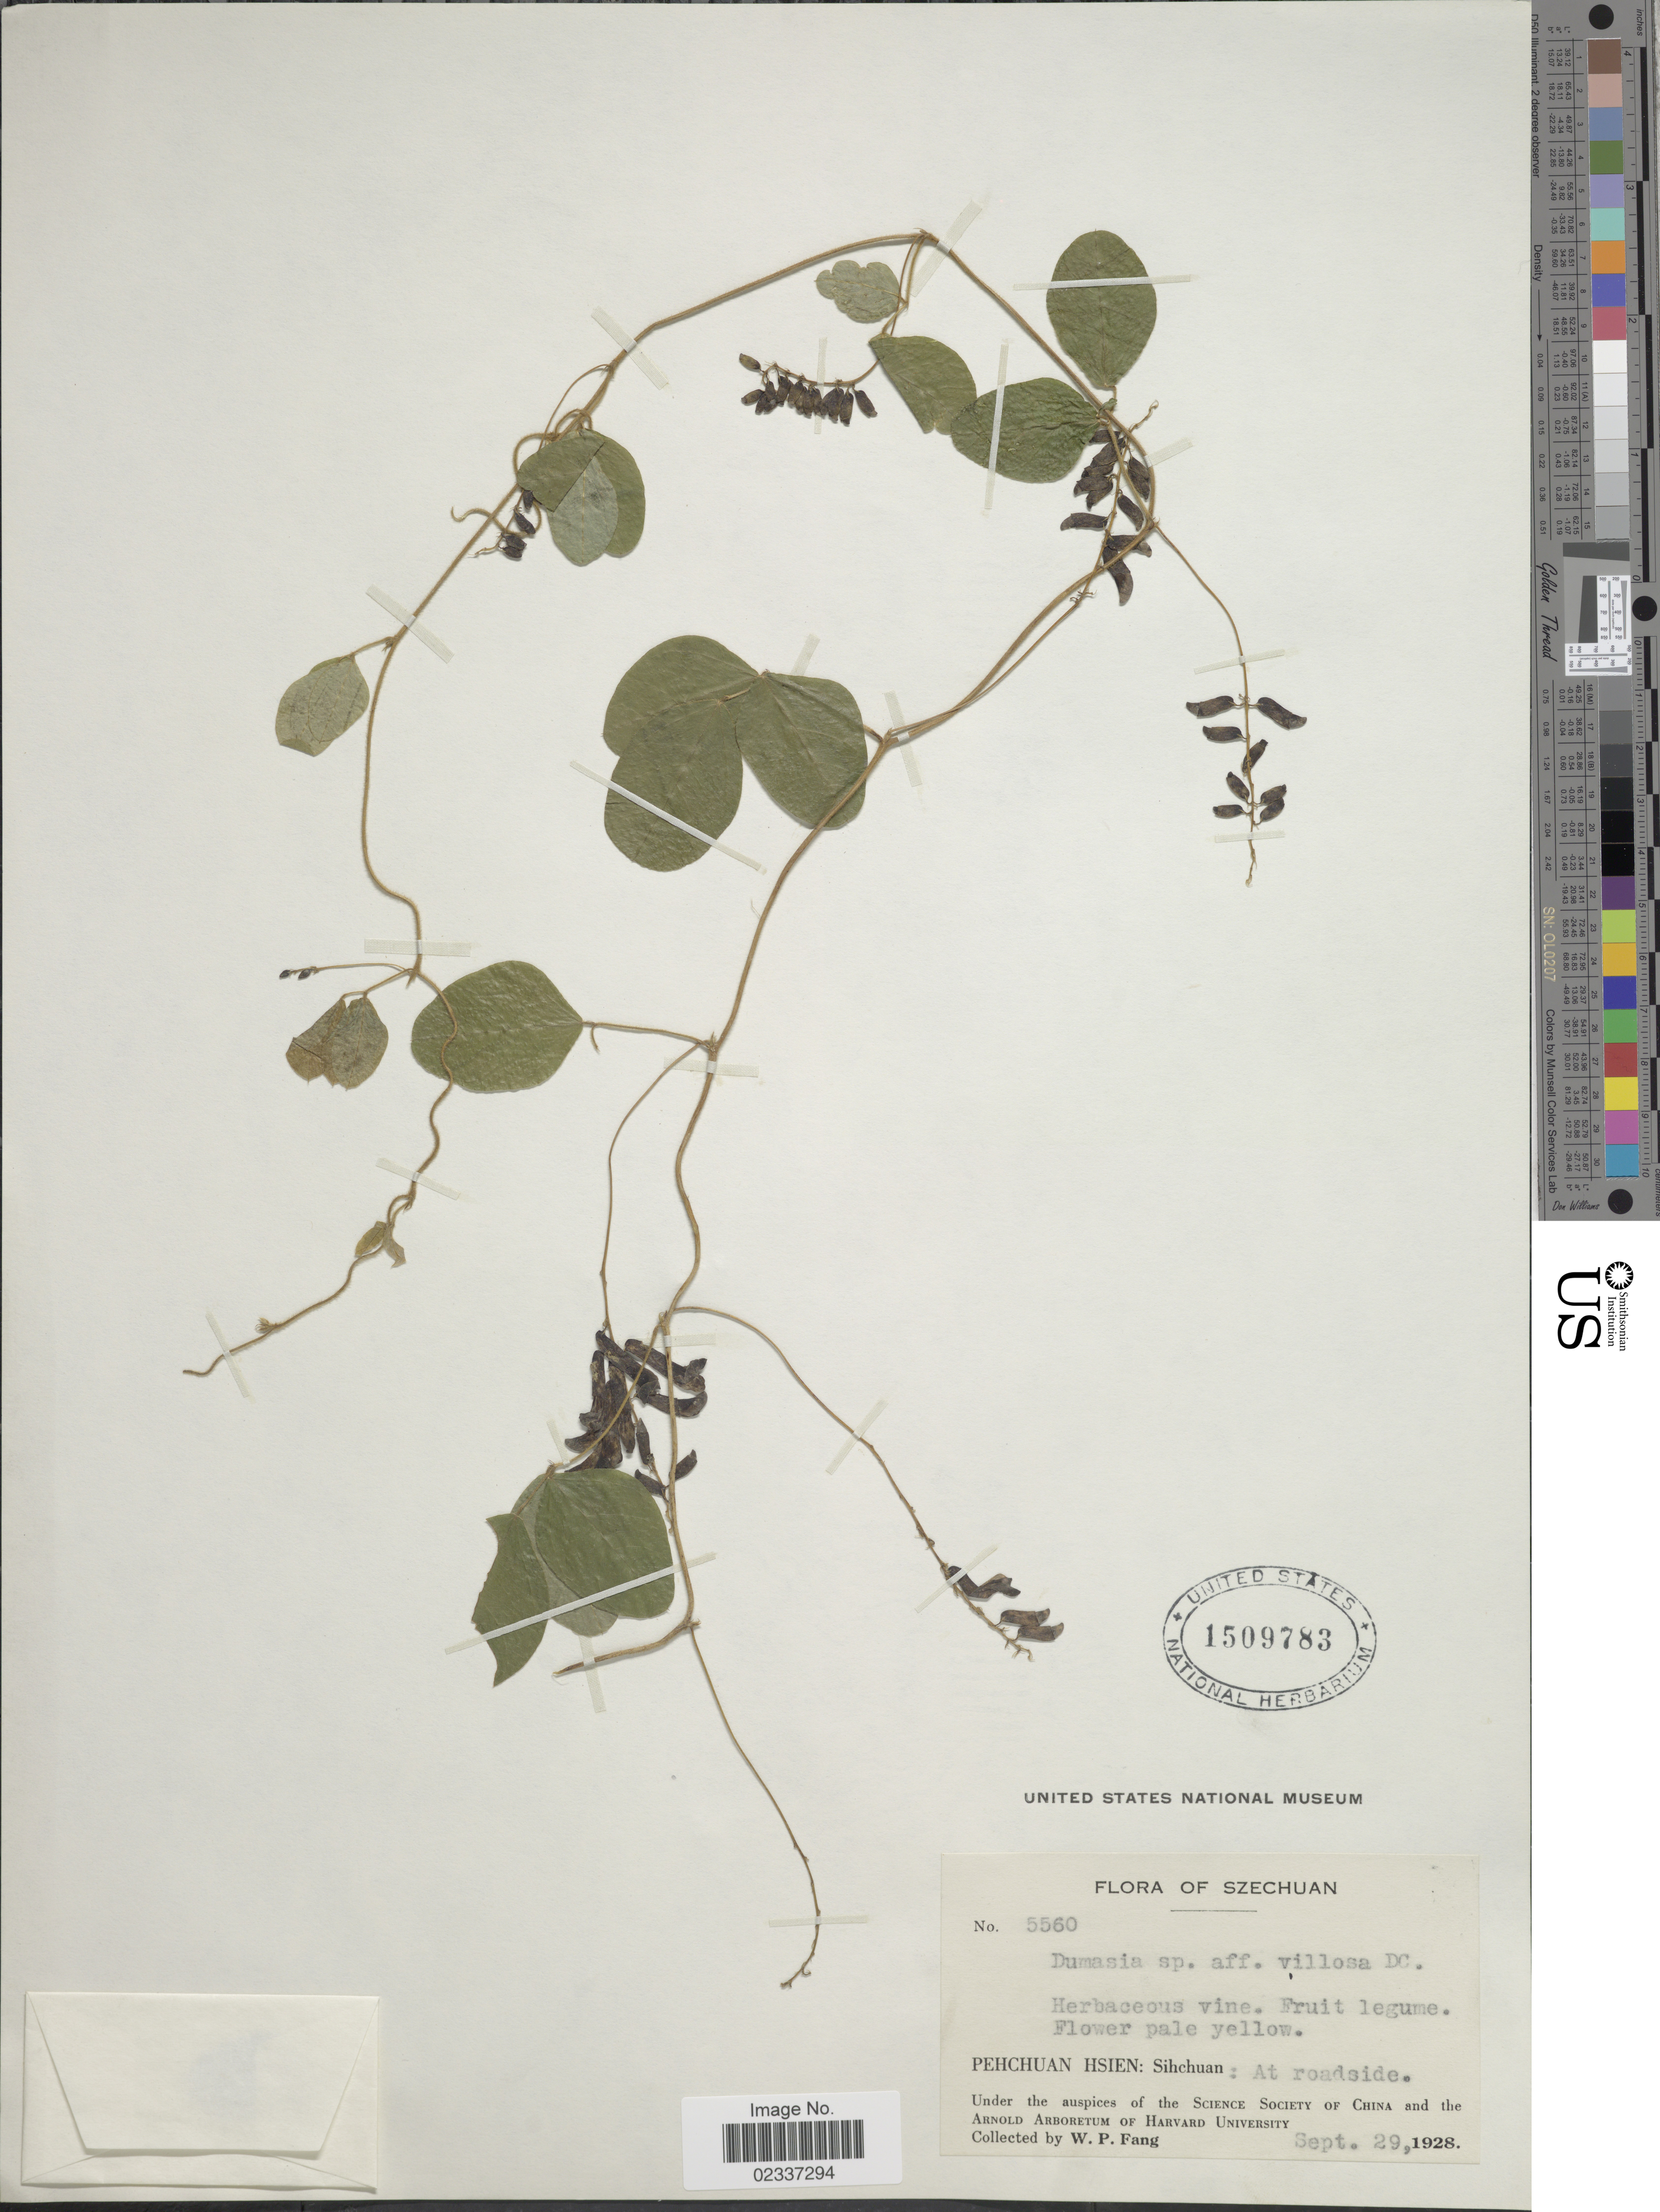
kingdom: Plantae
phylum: Tracheophyta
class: Magnoliopsida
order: Fabales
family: Fabaceae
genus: Dumasia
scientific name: Dumasia villosa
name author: DC.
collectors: W. P. Fang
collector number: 5560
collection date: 1928-09-29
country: China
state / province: Sichuan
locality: Szechuan, Pehchuan Hsien: Sihchuan: At roadside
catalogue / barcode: US 1509783